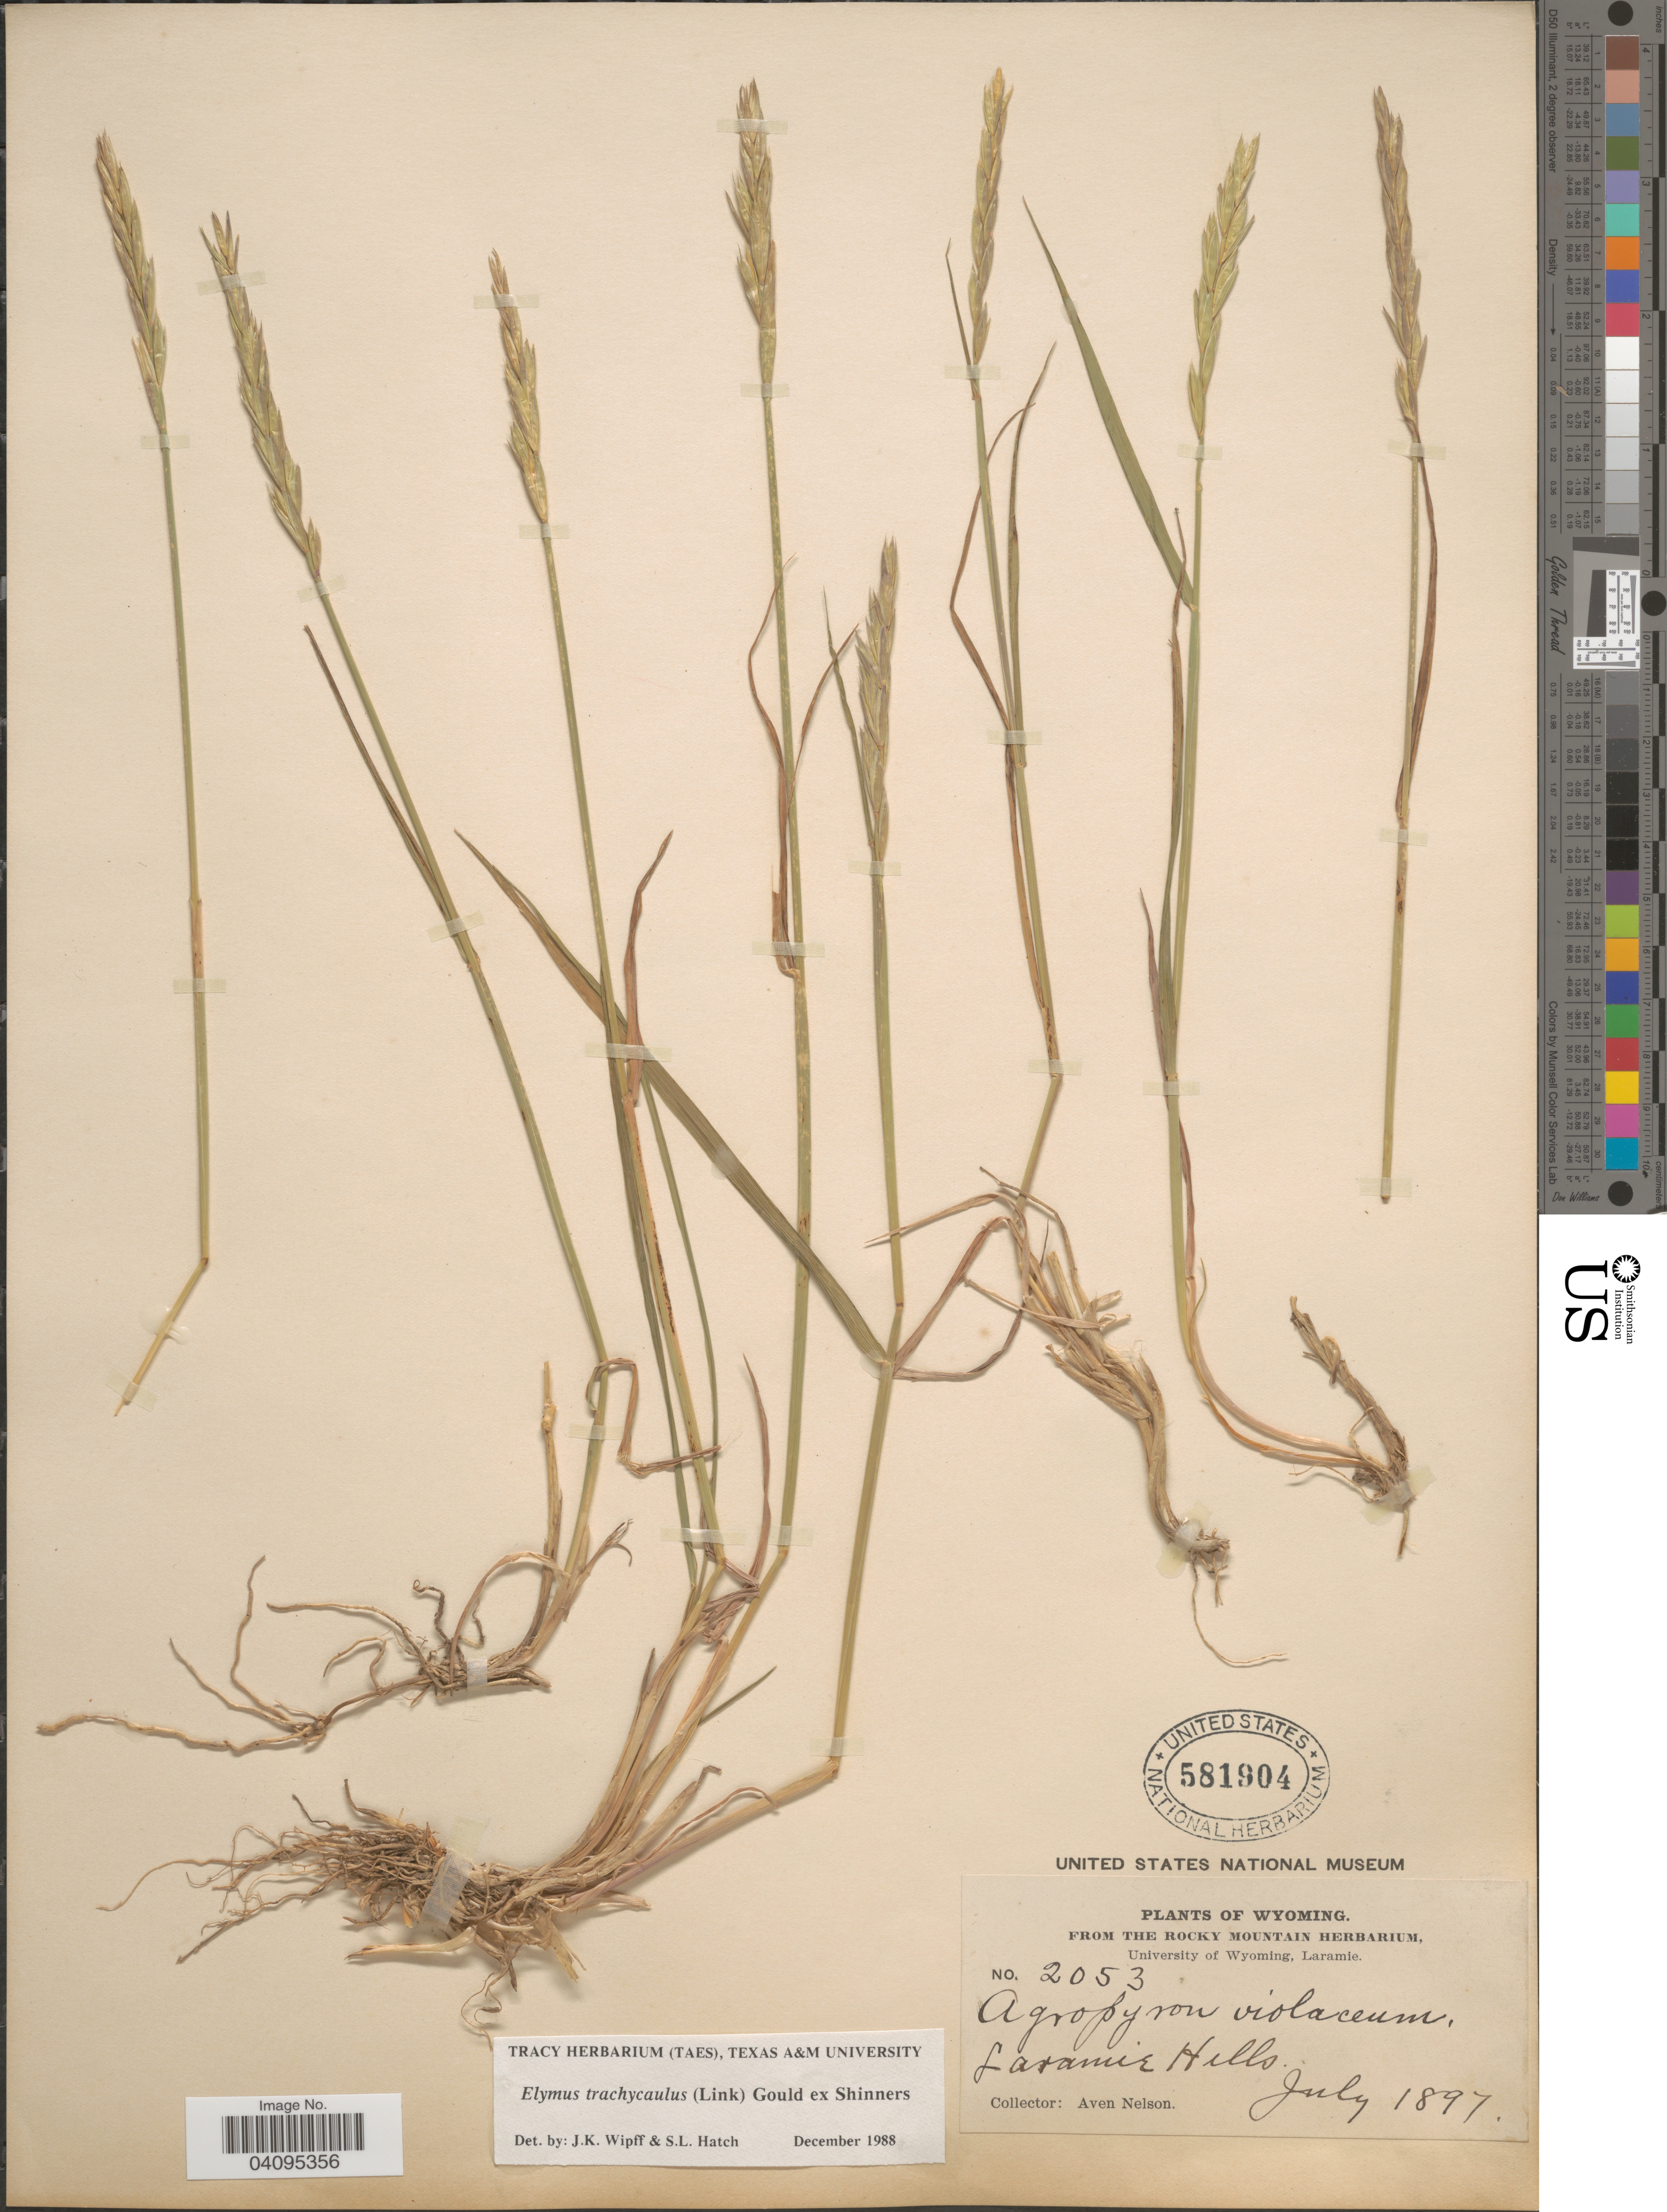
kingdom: Plantae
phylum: Tracheophyta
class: Liliopsida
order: Poales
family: Poaceae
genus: Elymus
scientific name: Elymus trachycaulus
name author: (Link) Gould ex Shinners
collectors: A. Nelson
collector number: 2053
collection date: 1897-07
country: United States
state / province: Wyoming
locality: Laramie Hills.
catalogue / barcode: US 581904